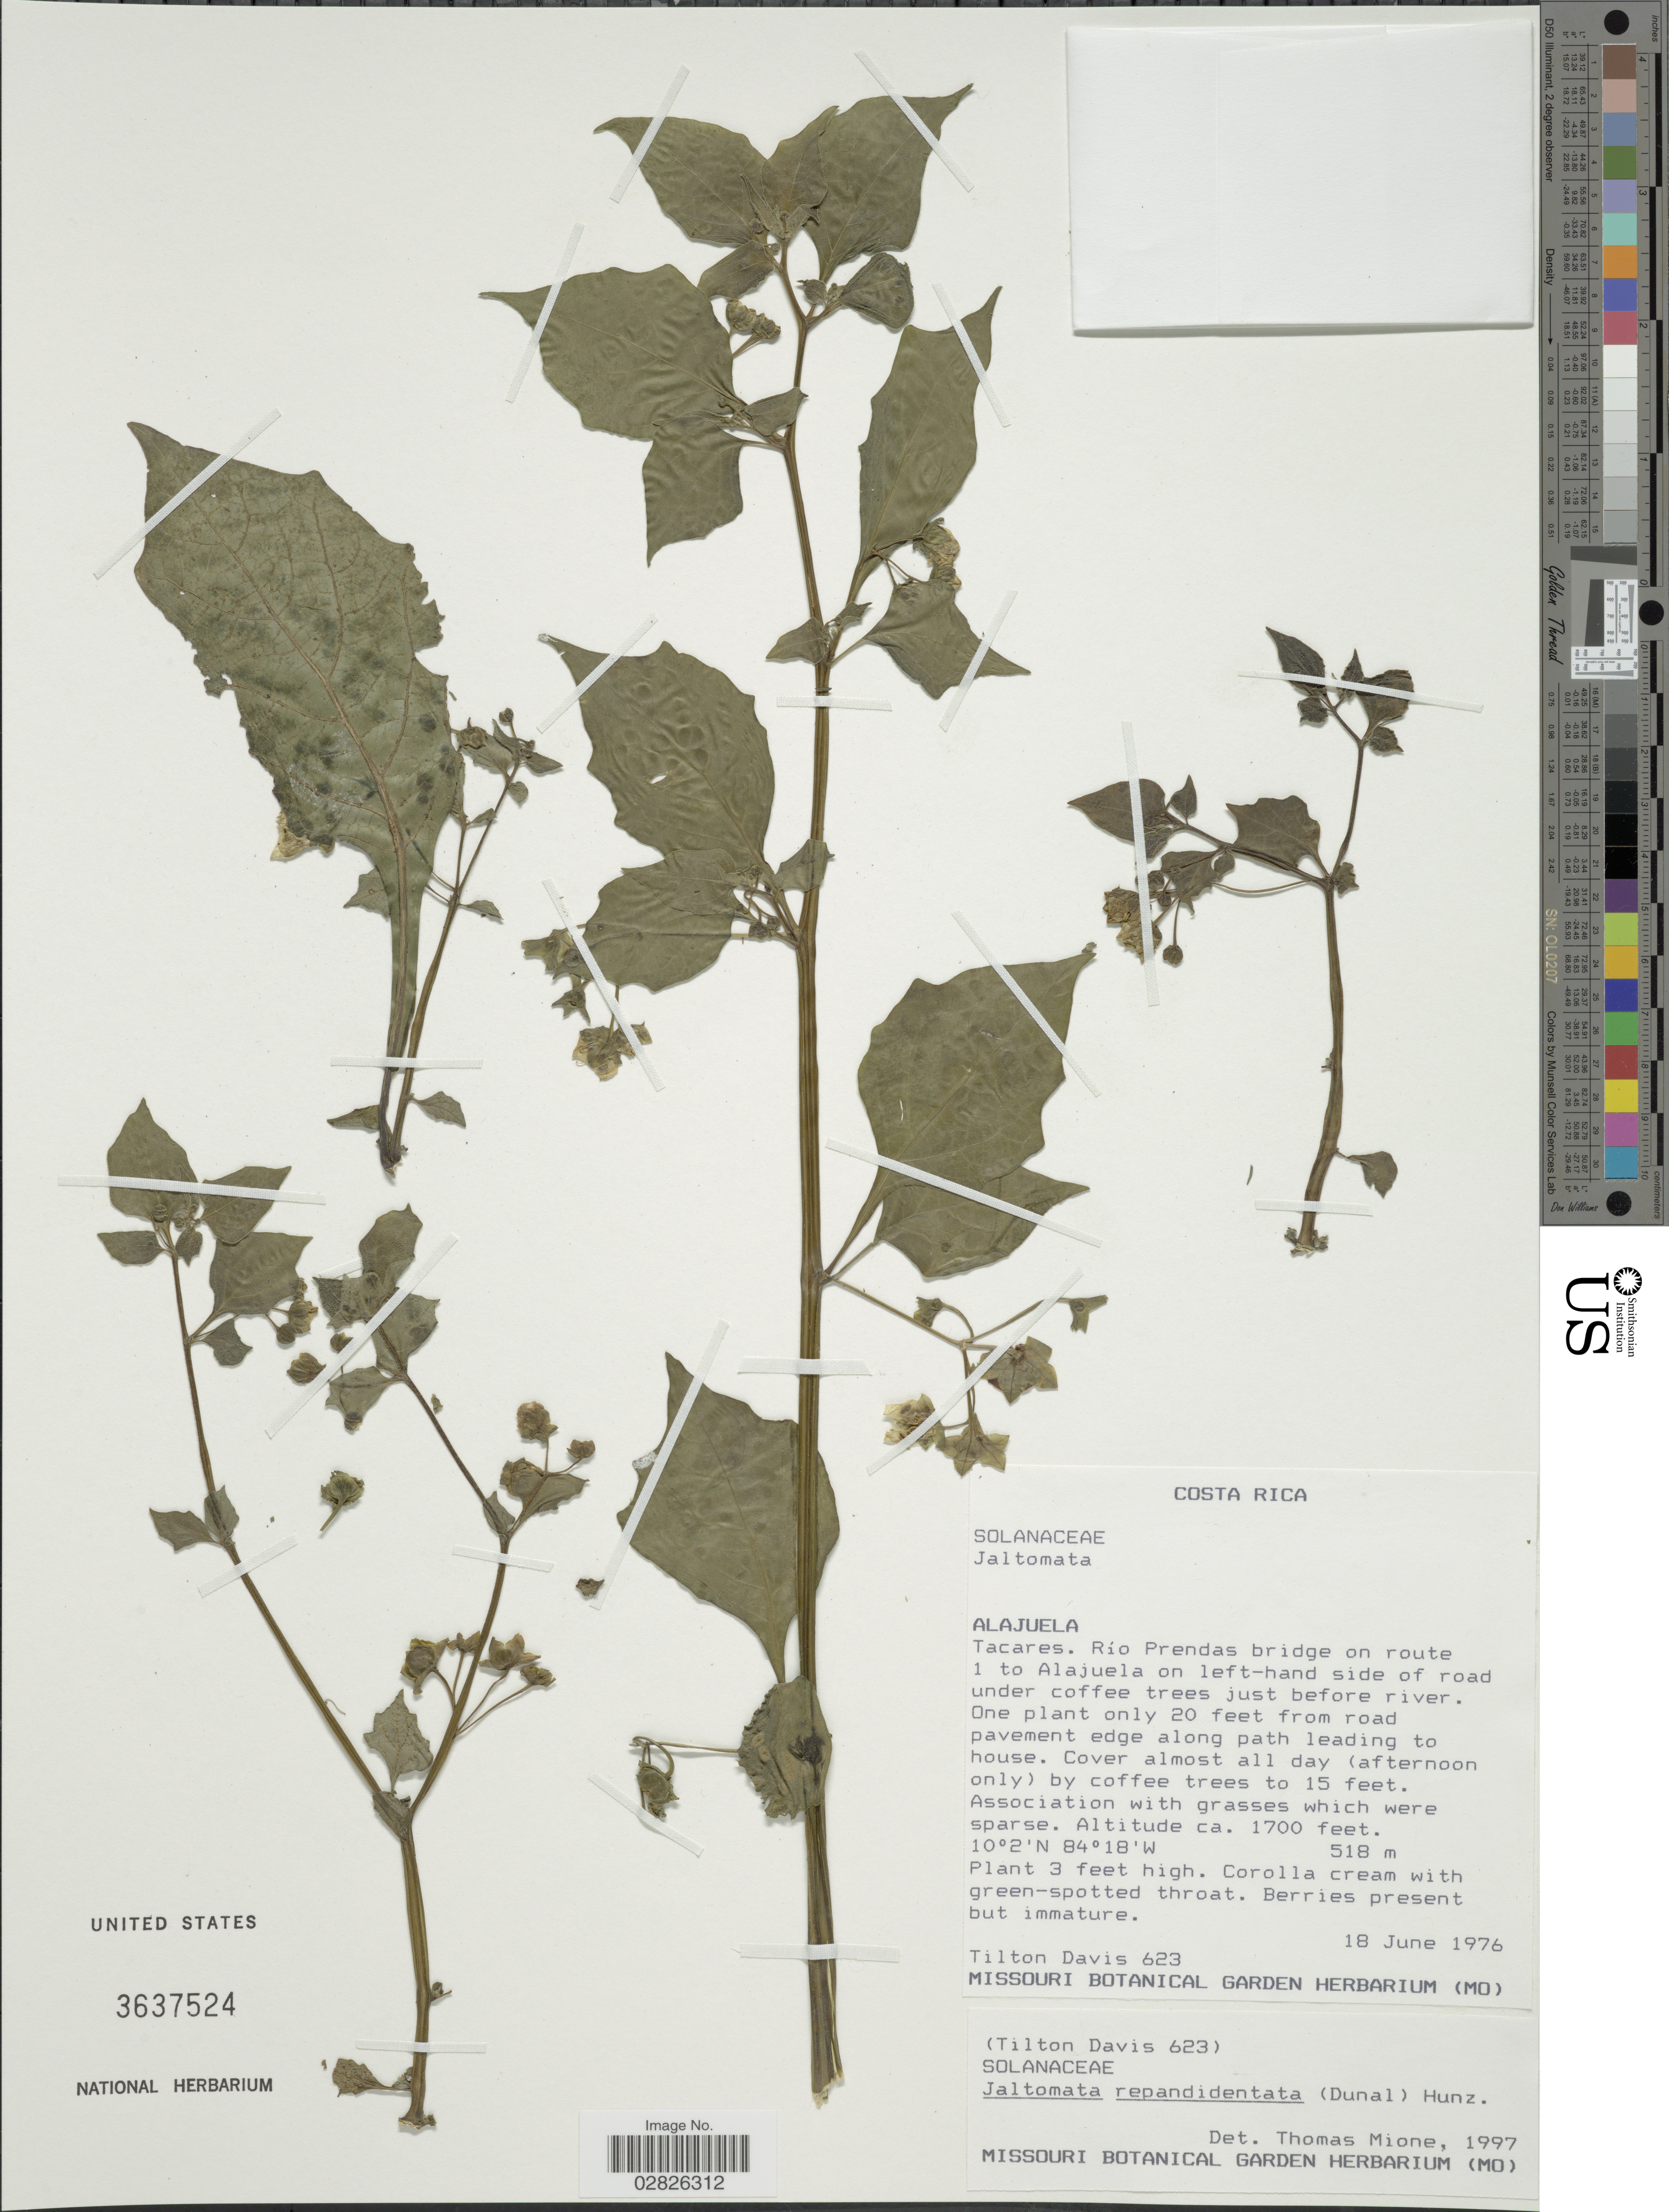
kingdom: Plantae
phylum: Tracheophyta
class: Magnoliopsida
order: Solanales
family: Solanaceae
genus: Jaltomata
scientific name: Jaltomata repandidentata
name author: (Dunal) Hunz.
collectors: T. Davis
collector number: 623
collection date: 1976-06-18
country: Costa Rica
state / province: Alajuela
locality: Tacares. Río Prendas bridge on route 1 to Alajuela on left-hand side of road under coffee trees just before river.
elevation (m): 518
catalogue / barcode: US 3637524